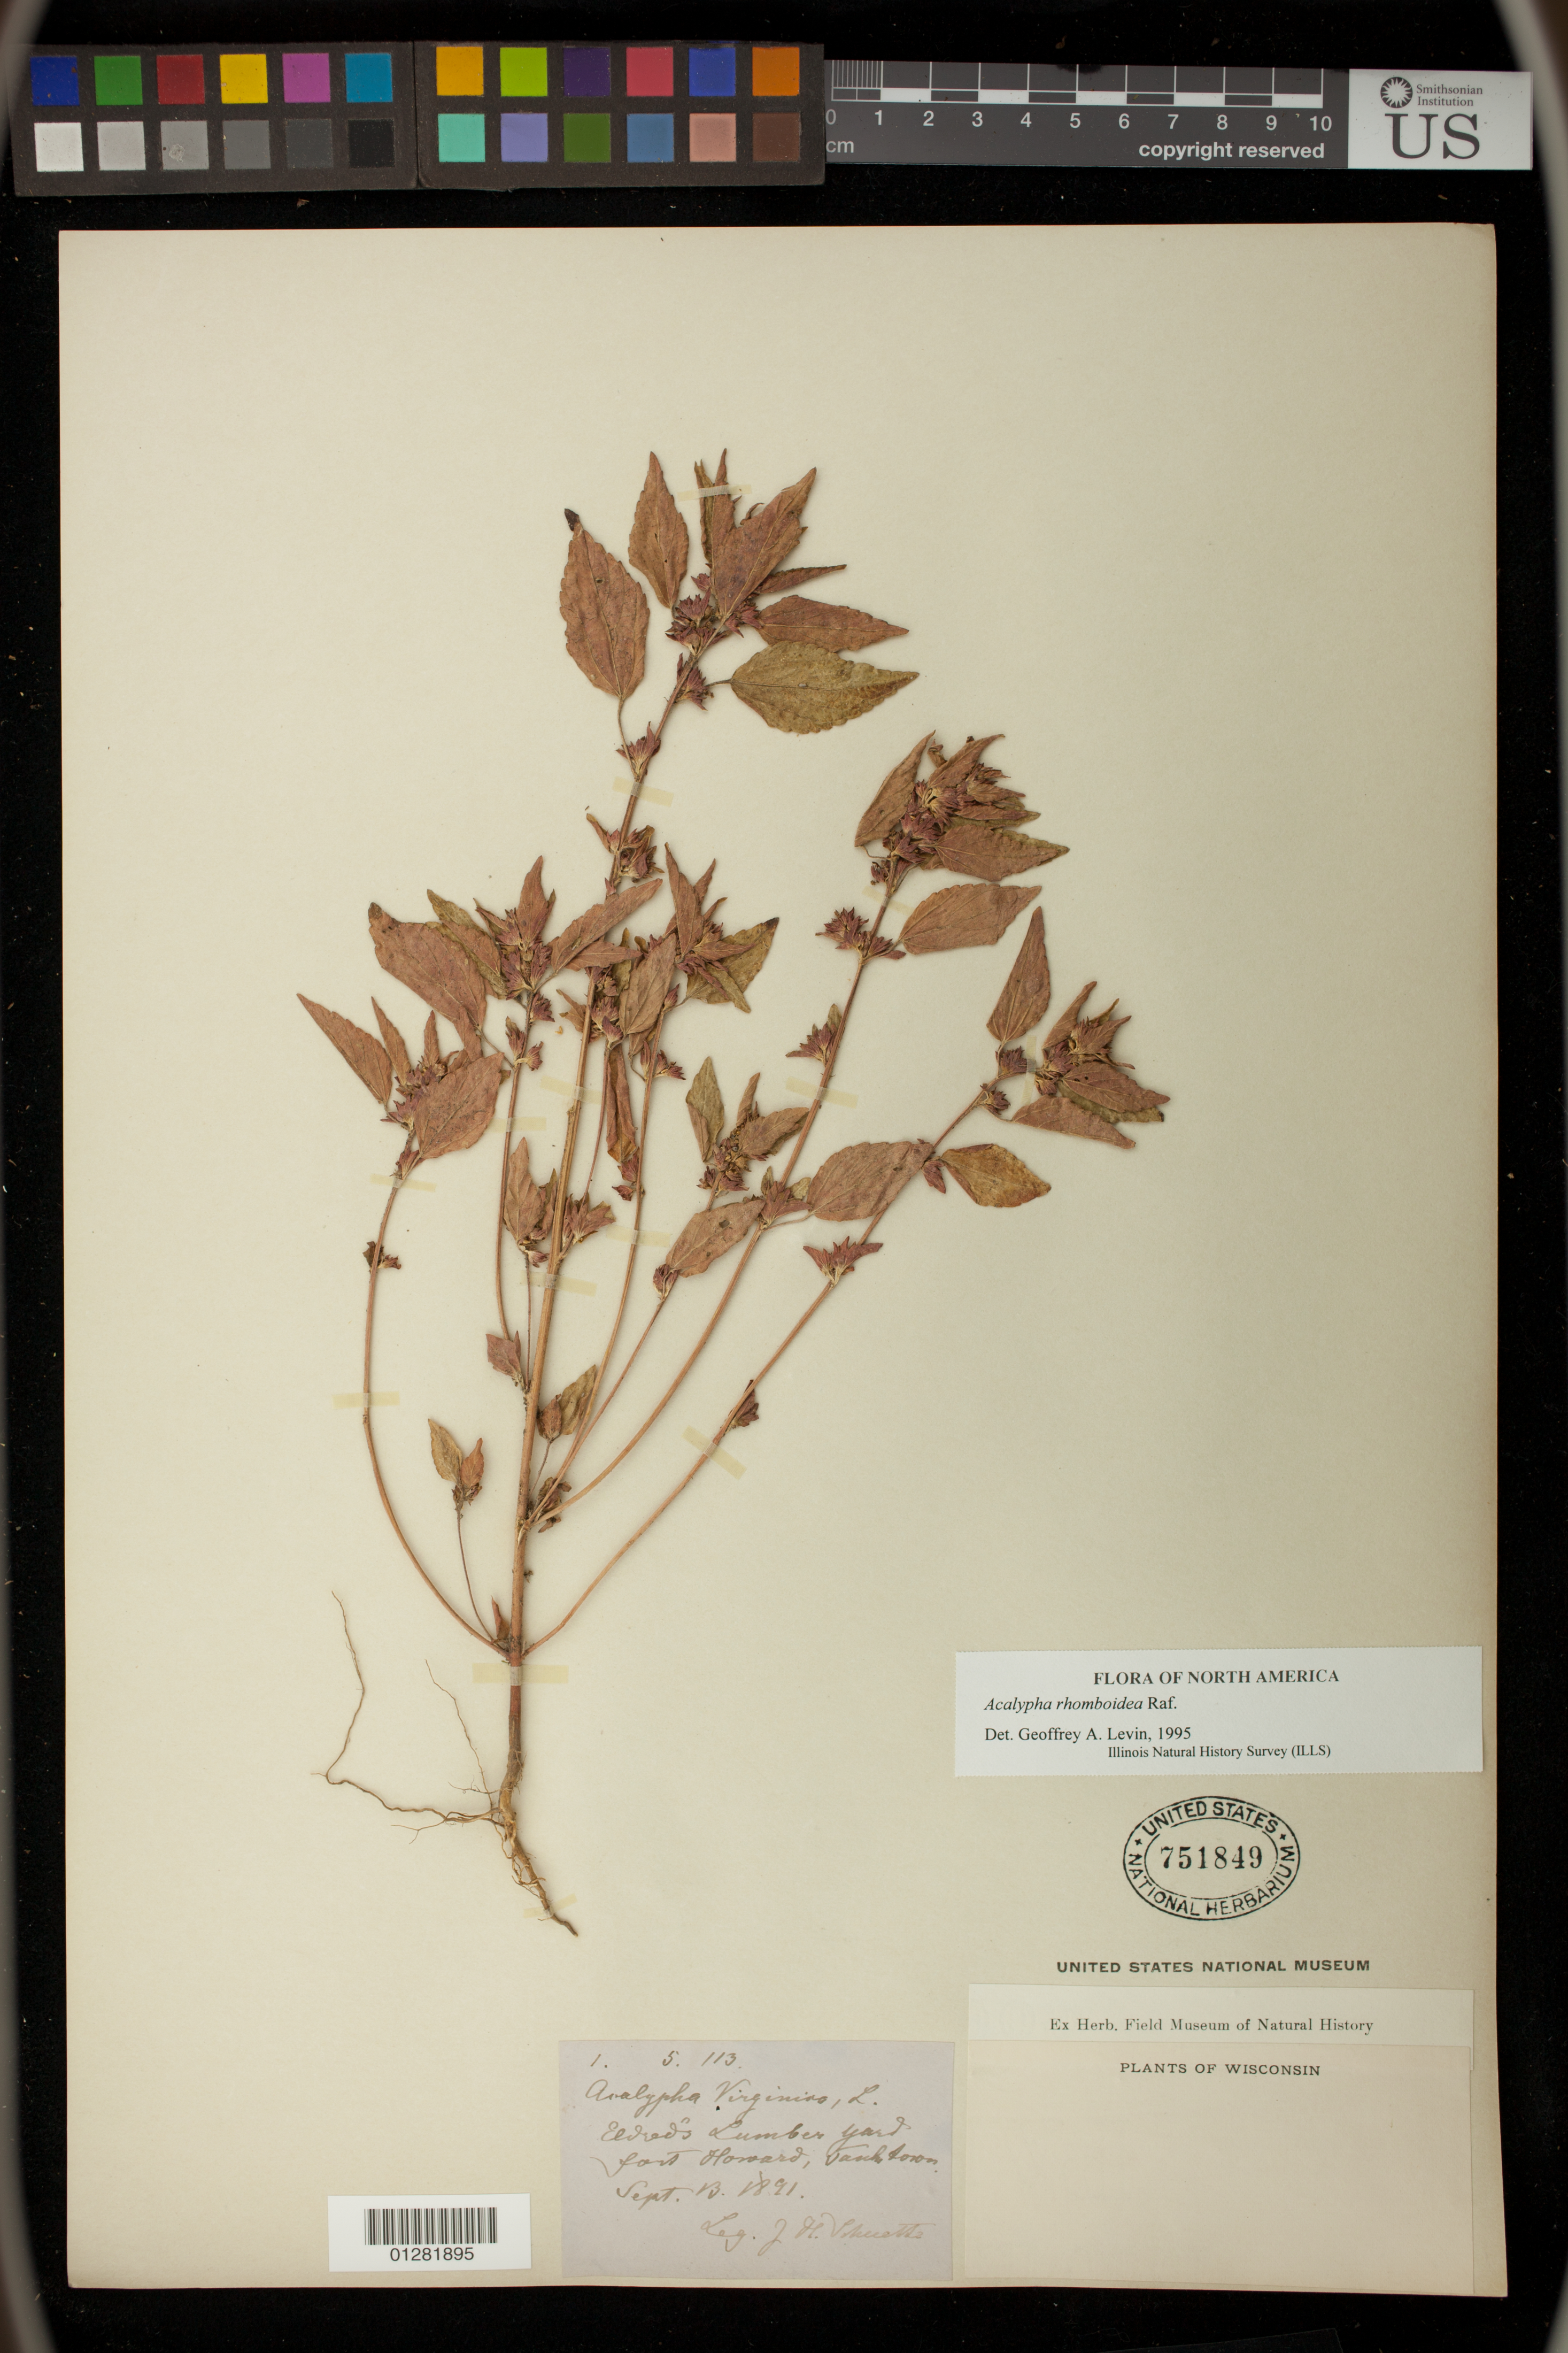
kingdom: Plantae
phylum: Tracheophyta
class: Magnoliopsida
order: Malpighiales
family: Euphorbiaceae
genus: Acalypha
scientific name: Acalypha rhomboidea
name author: Raf.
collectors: J. H. Schuette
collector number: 113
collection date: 1891-09-13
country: United States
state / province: Wisconsin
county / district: Brown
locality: Eldred's Lumber Yard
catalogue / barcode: US 751849